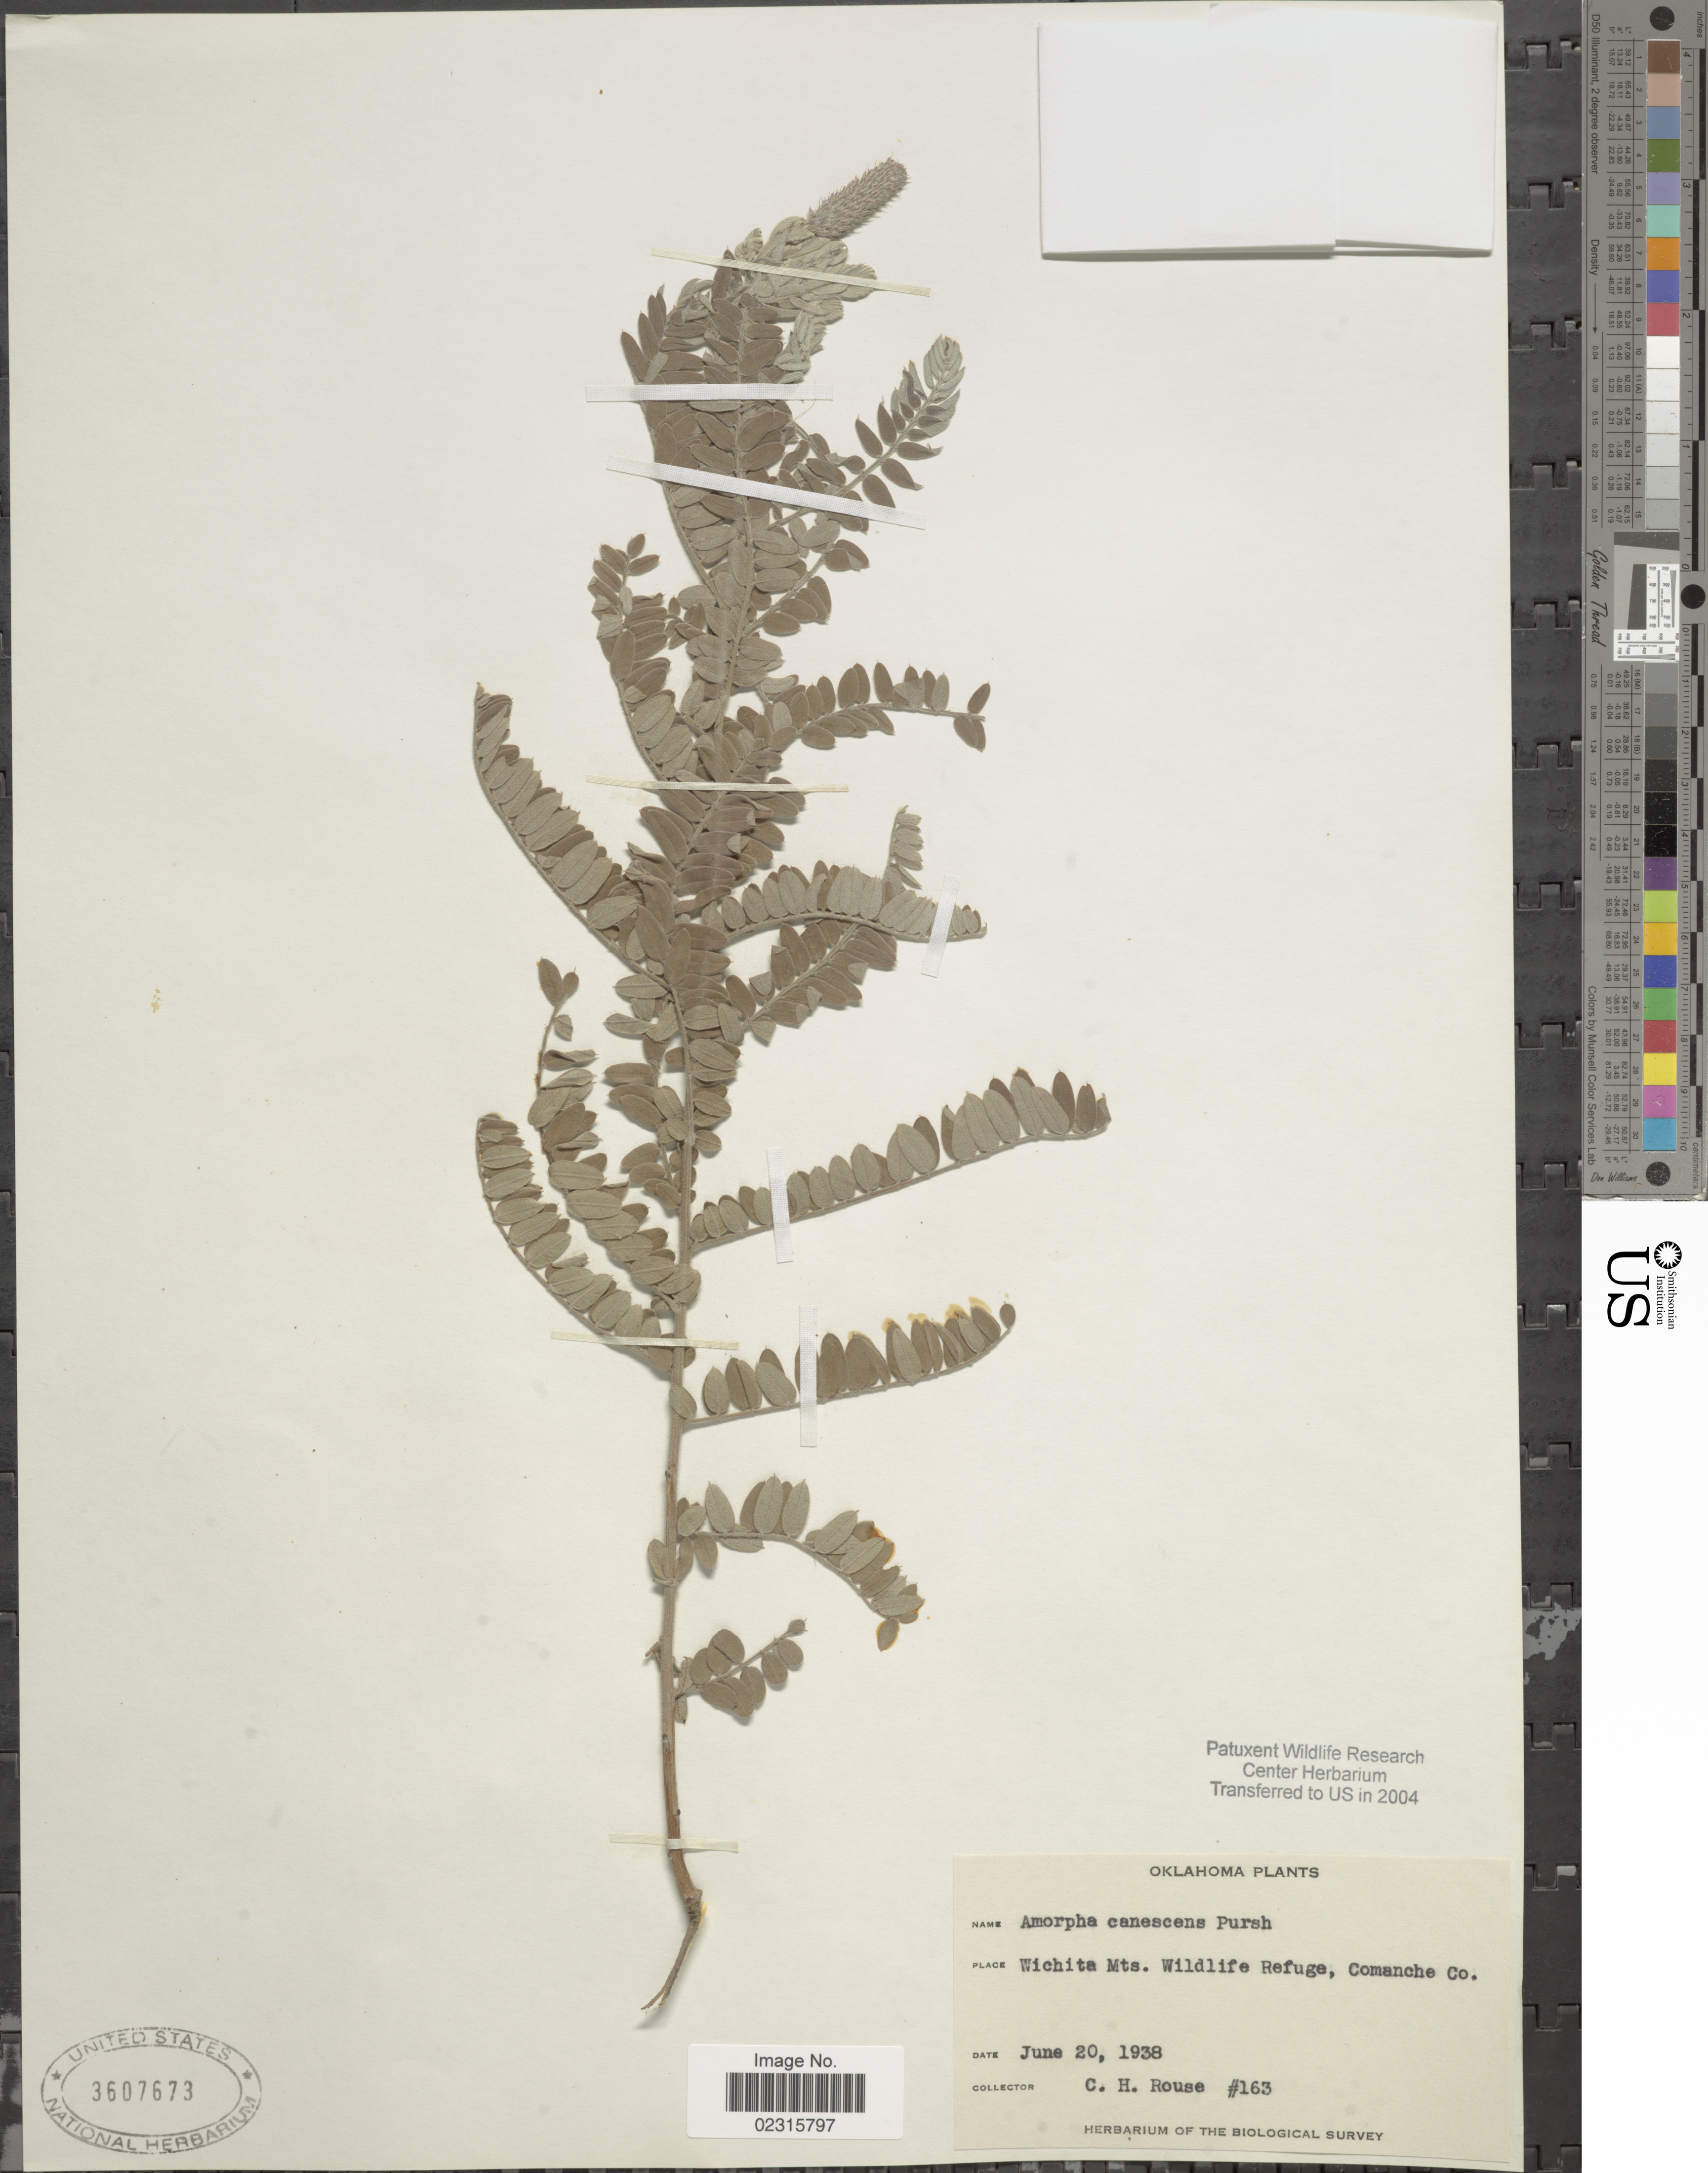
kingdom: Plantae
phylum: Tracheophyta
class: Magnoliopsida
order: Fabales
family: Fabaceae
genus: Amorpha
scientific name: Amorpha canescens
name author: Pursh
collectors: C. Rouse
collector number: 163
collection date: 1938-06-20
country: United States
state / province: Oklahoma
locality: Wichita Mts. Wildlife Refuge, Comanche Co.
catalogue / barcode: US 3607673